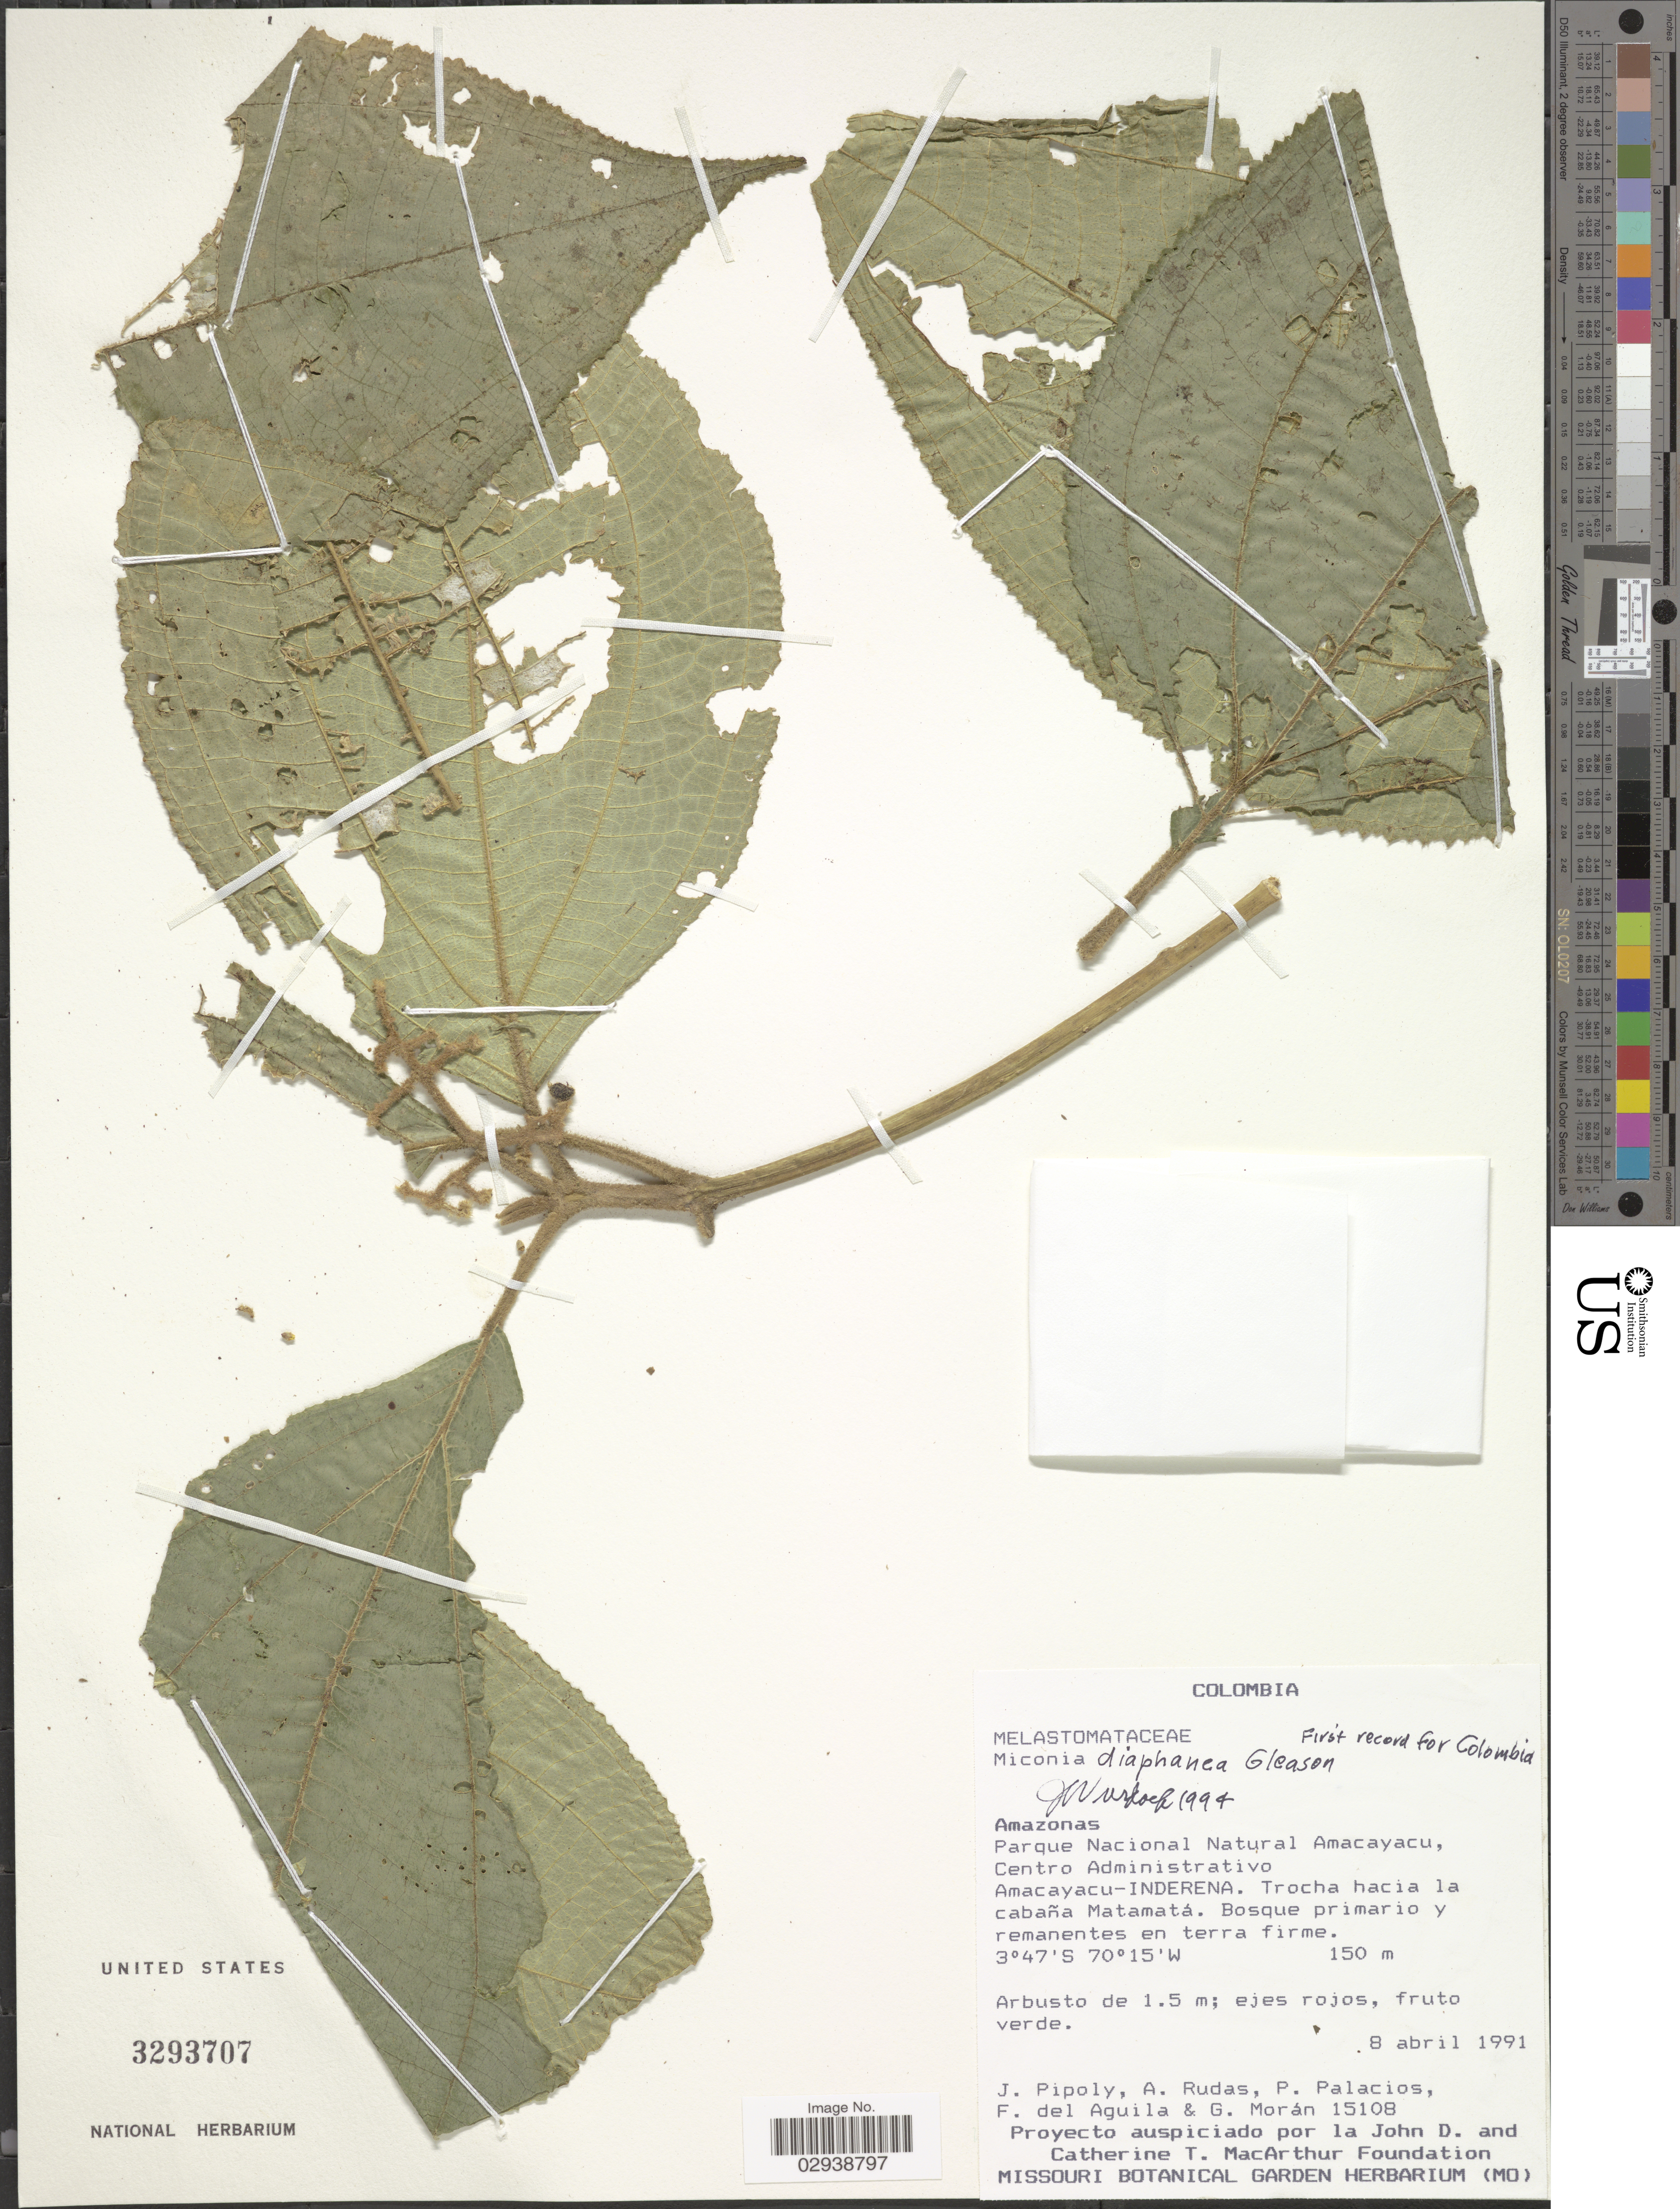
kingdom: Plantae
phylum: Tracheophyta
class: Magnoliopsida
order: Myrtales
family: Melastomataceae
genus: Miconia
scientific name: Miconia diaphanea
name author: Gleason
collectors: J. J. Pipoly, A. Rudas, P. Palacios, F. Aguila & G. Moran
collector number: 15108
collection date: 1991-04-08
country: Colombia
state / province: Amazônas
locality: Parque Nacional Natural Amacayacu, Centro Administrativo, Amacayacu-INDERENA, Trocha hacia la cabaña Matamatá.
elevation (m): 150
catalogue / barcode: US 3293707